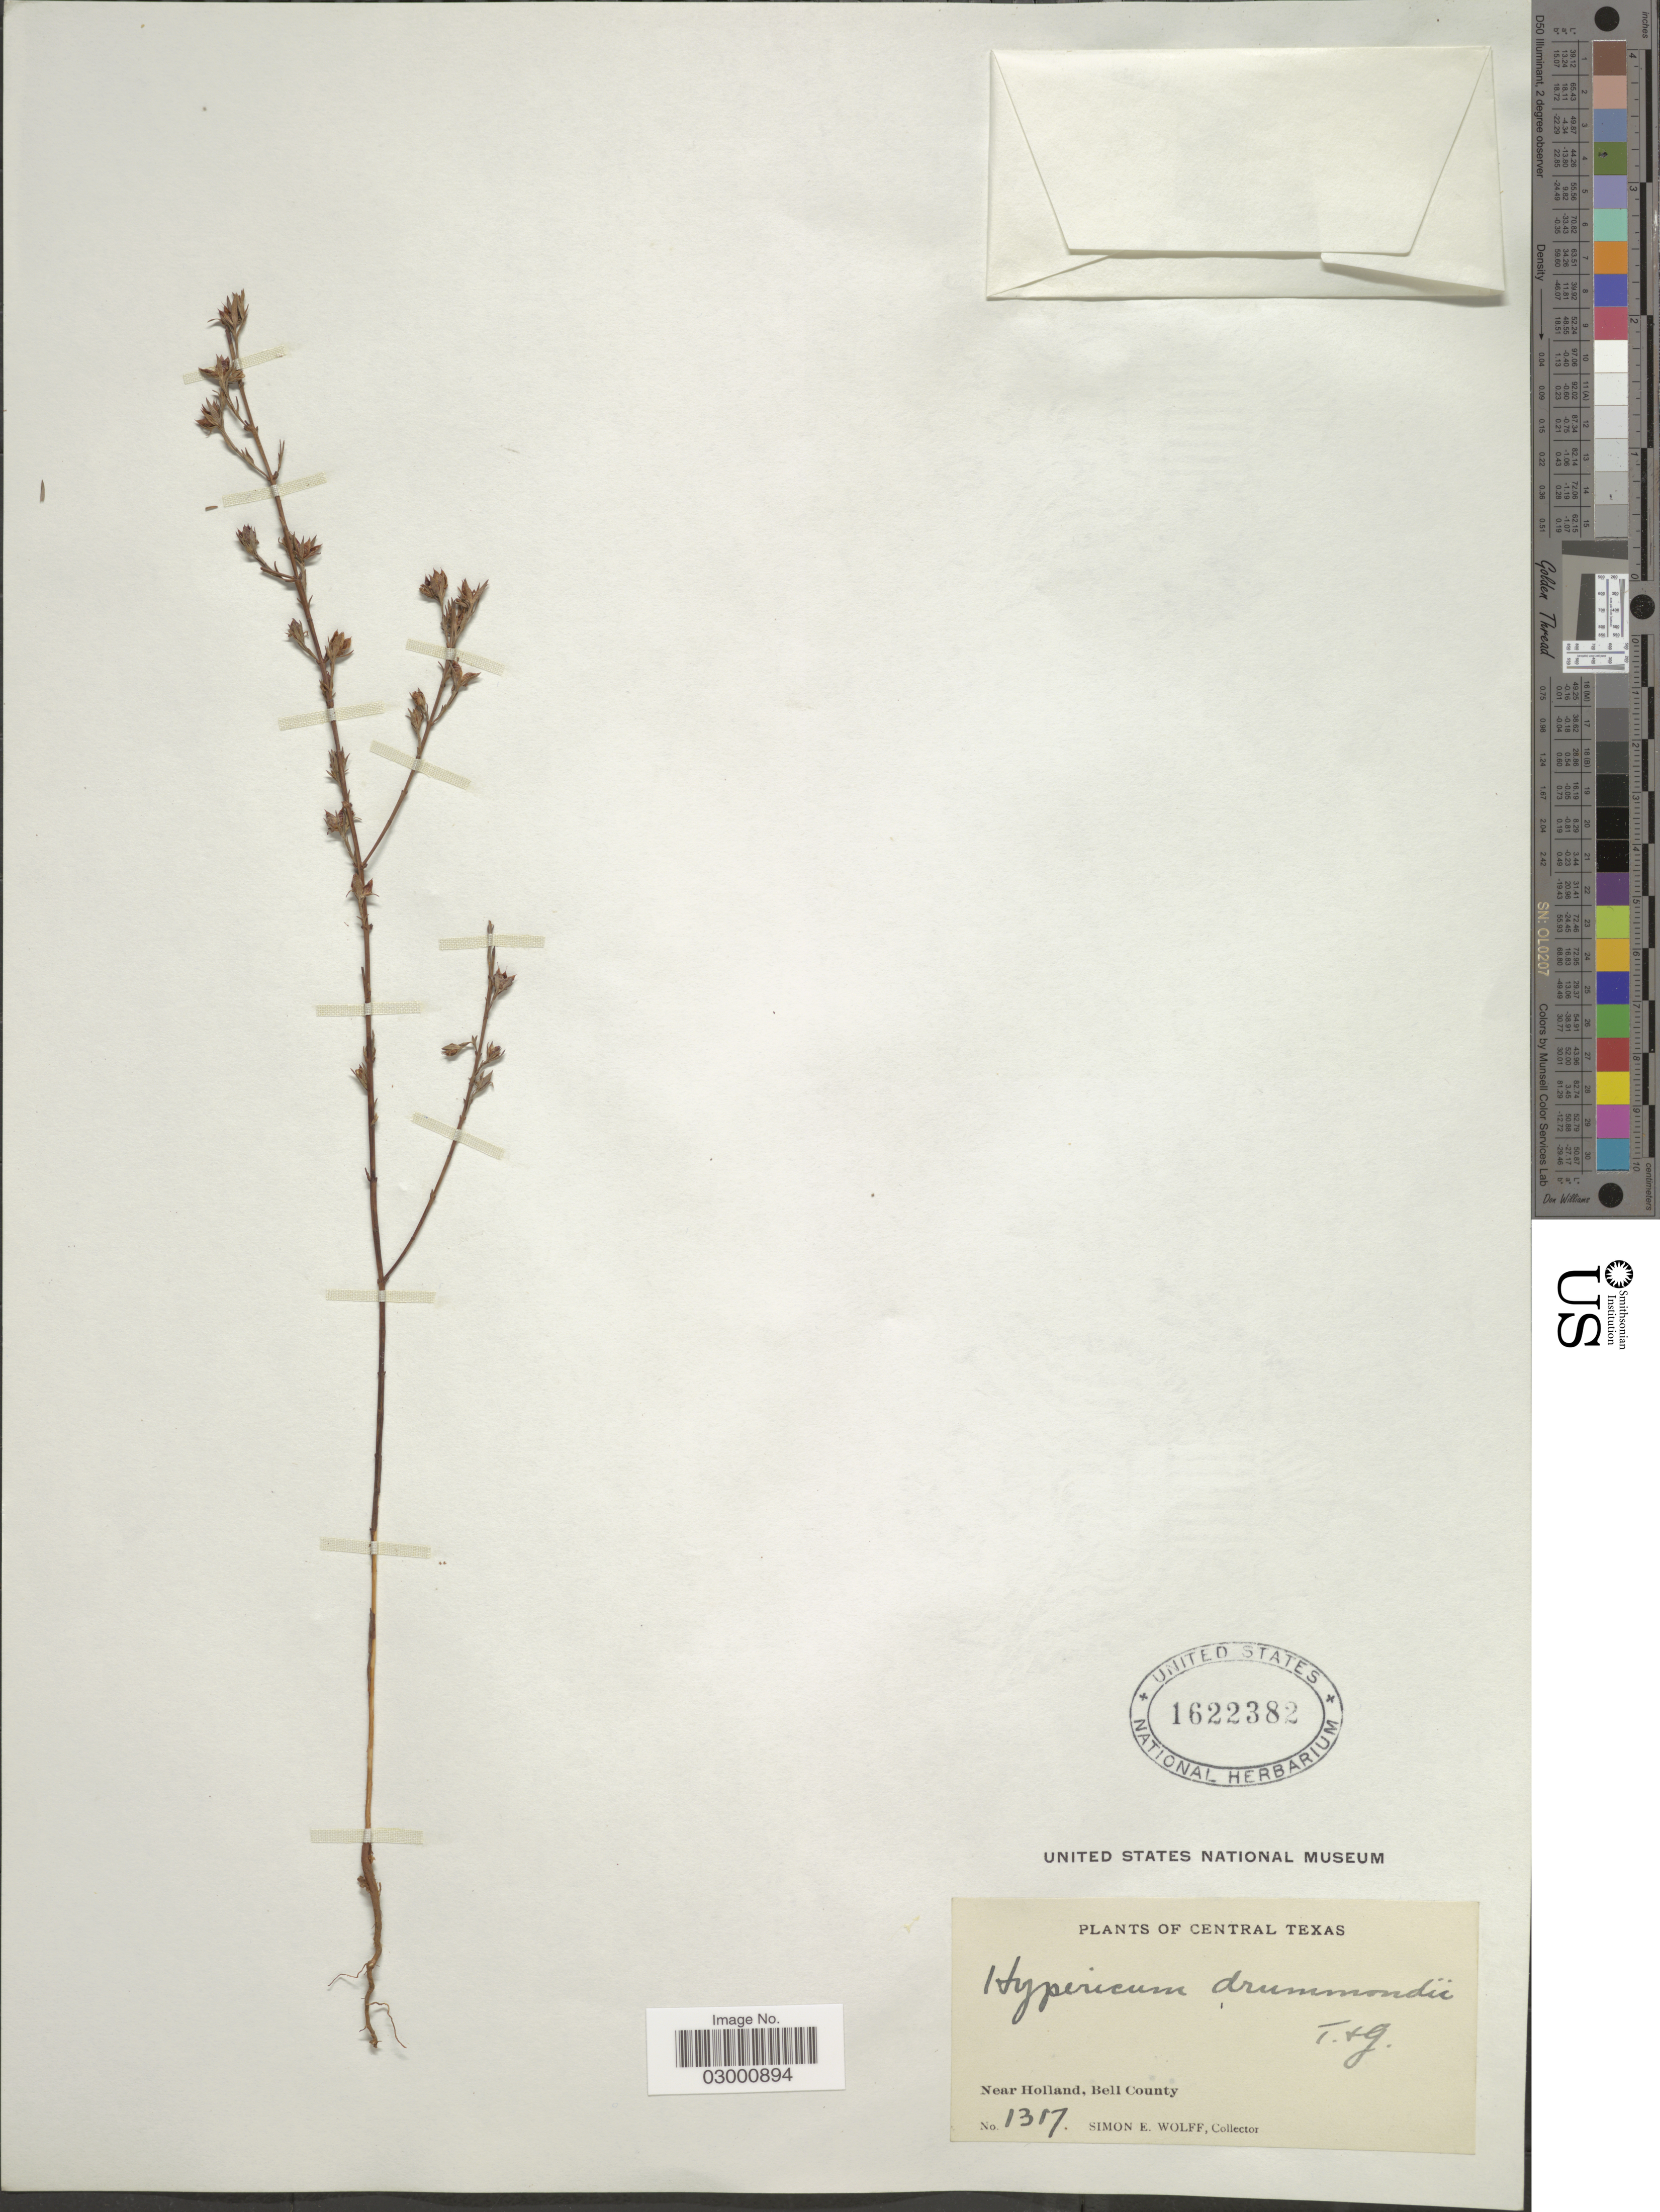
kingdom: Plantae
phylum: Tracheophyta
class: Magnoliopsida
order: Malpighiales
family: Hypericaceae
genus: Hypericum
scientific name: Hypericum drummondii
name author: (Grev. & Hook.) Torr. & A. Gray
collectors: S. E. Wolff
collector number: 1307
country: United States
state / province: Texas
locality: Central Texas. Near Holland, Bell County.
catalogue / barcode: US 1622382